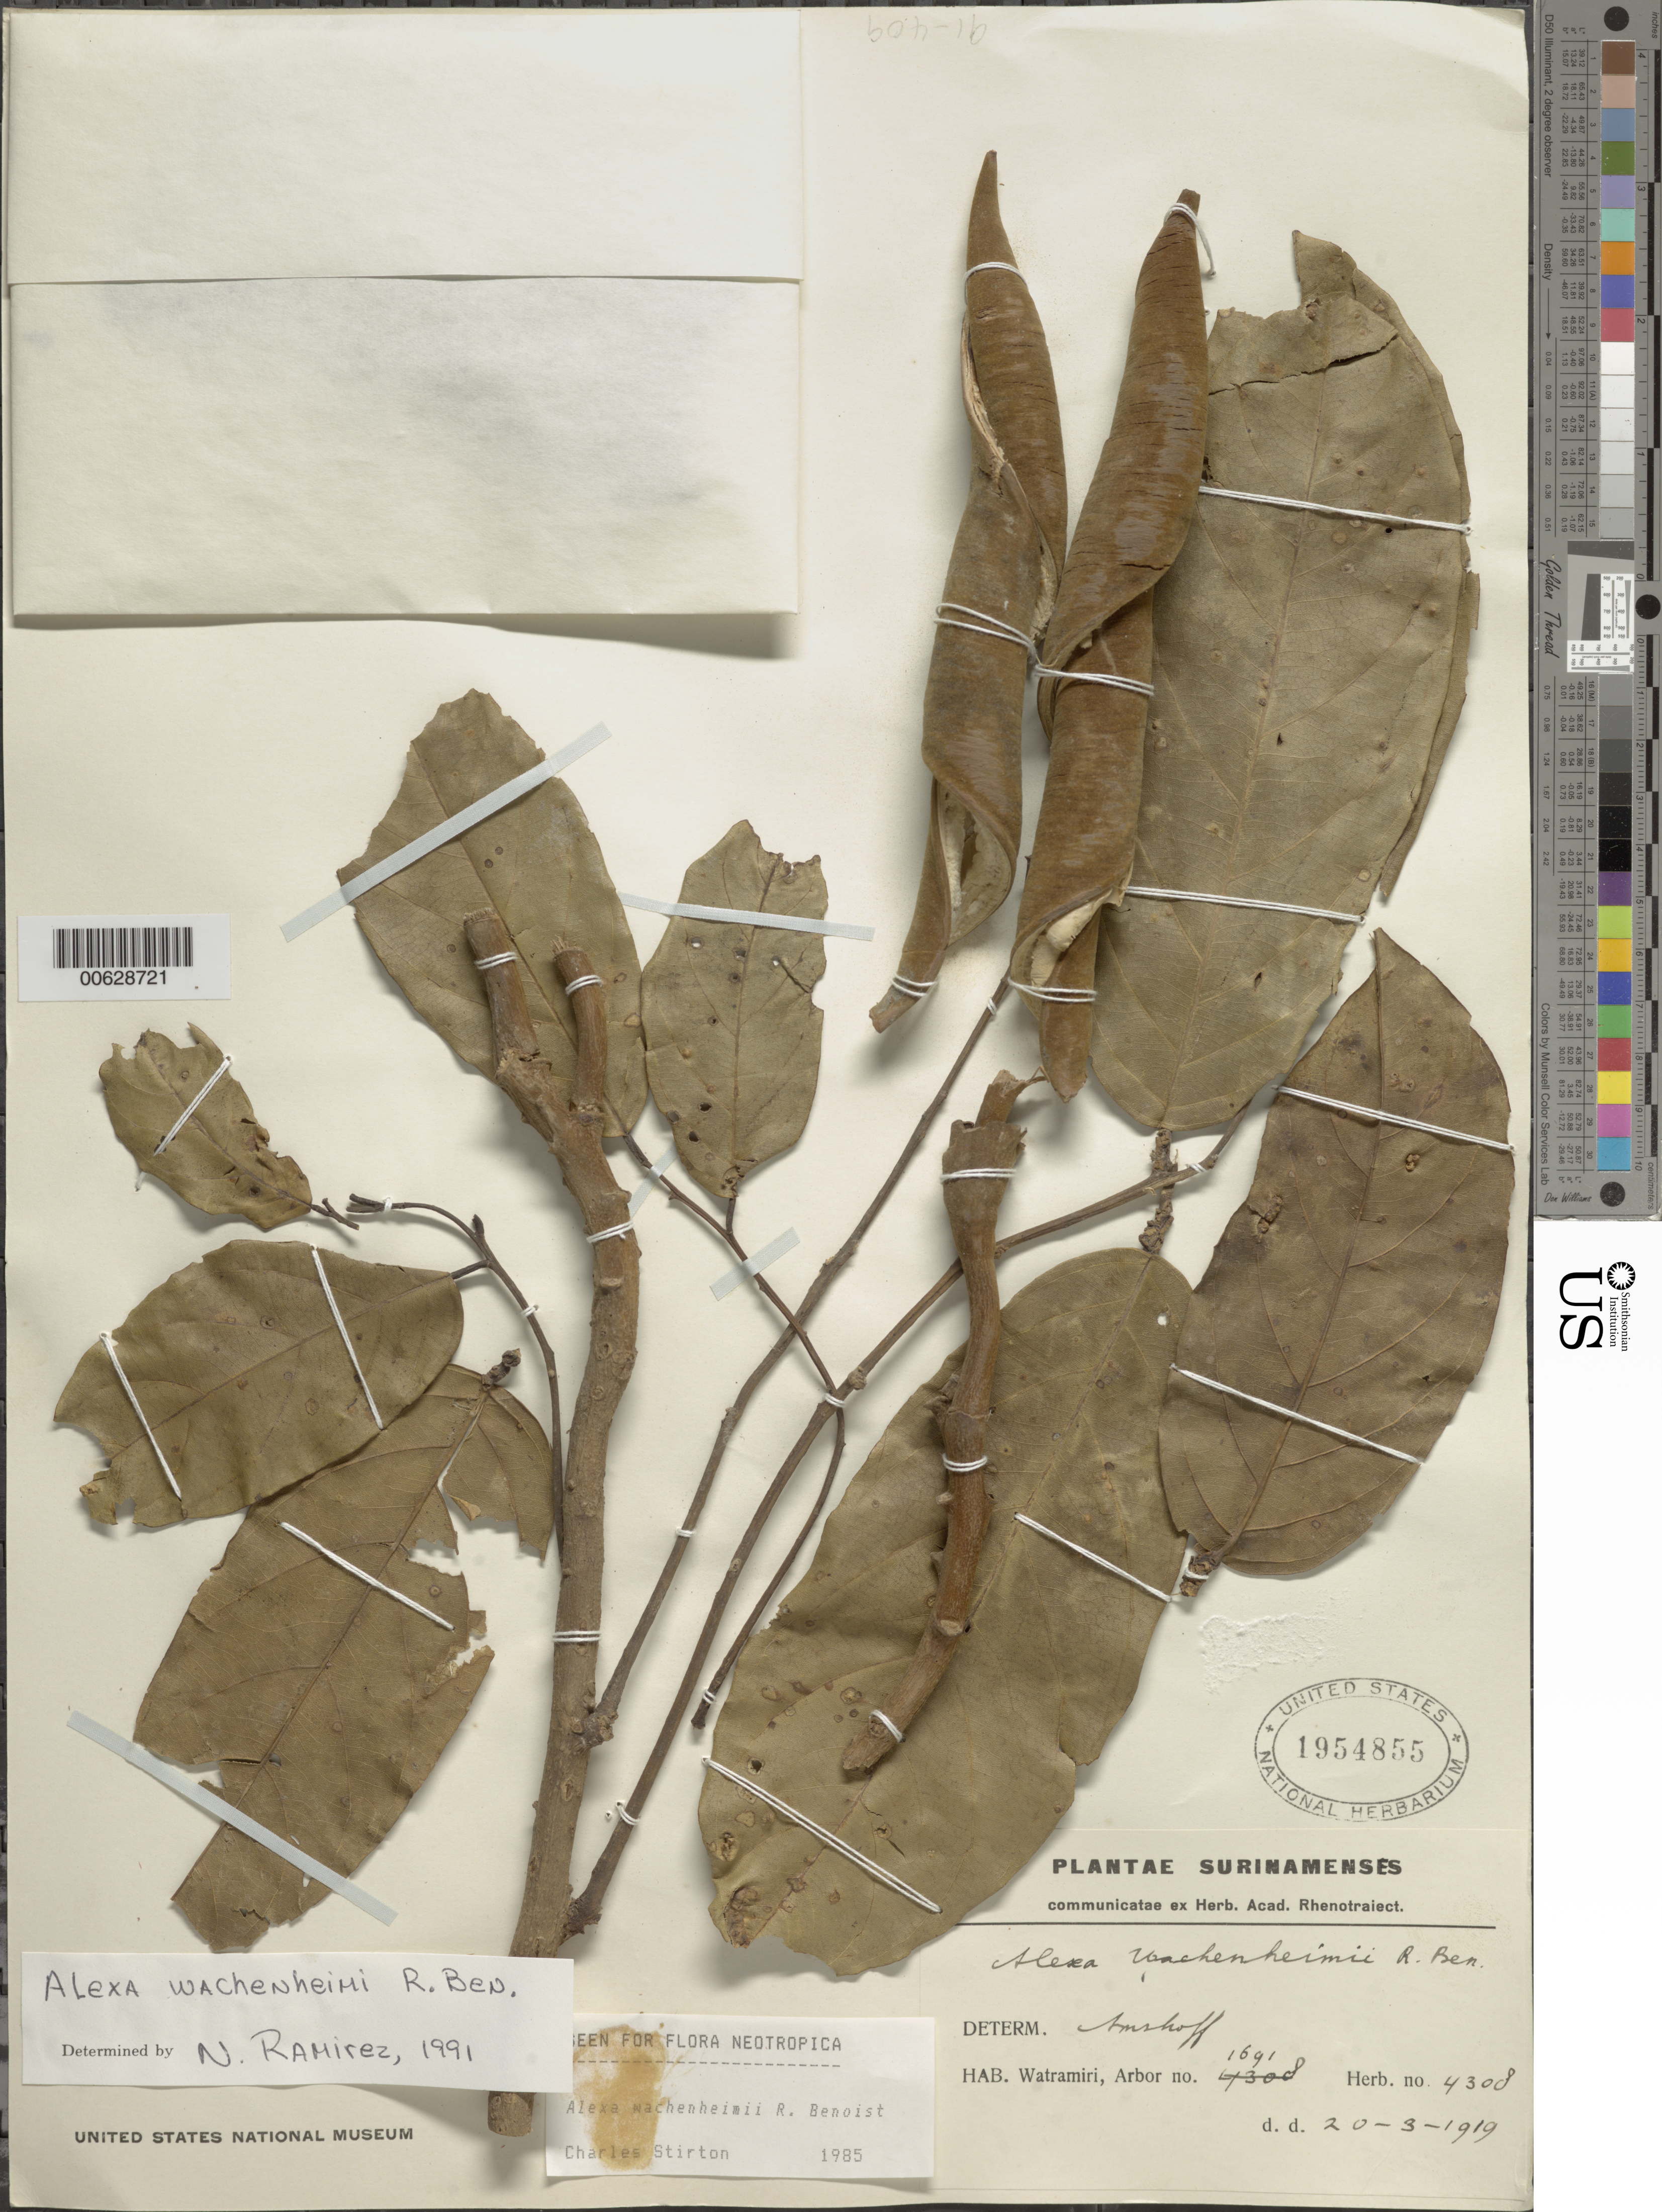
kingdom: Plantae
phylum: Tracheophyta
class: Magnoliopsida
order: Fabales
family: Fabaceae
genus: Alexa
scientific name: Alexa wachenheimii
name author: Benoist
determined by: Ramírez, N.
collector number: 4308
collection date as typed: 20-Mar-19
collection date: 1919-03-20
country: Suriname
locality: Watramiri, Forest Reserve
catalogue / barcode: US 1954855